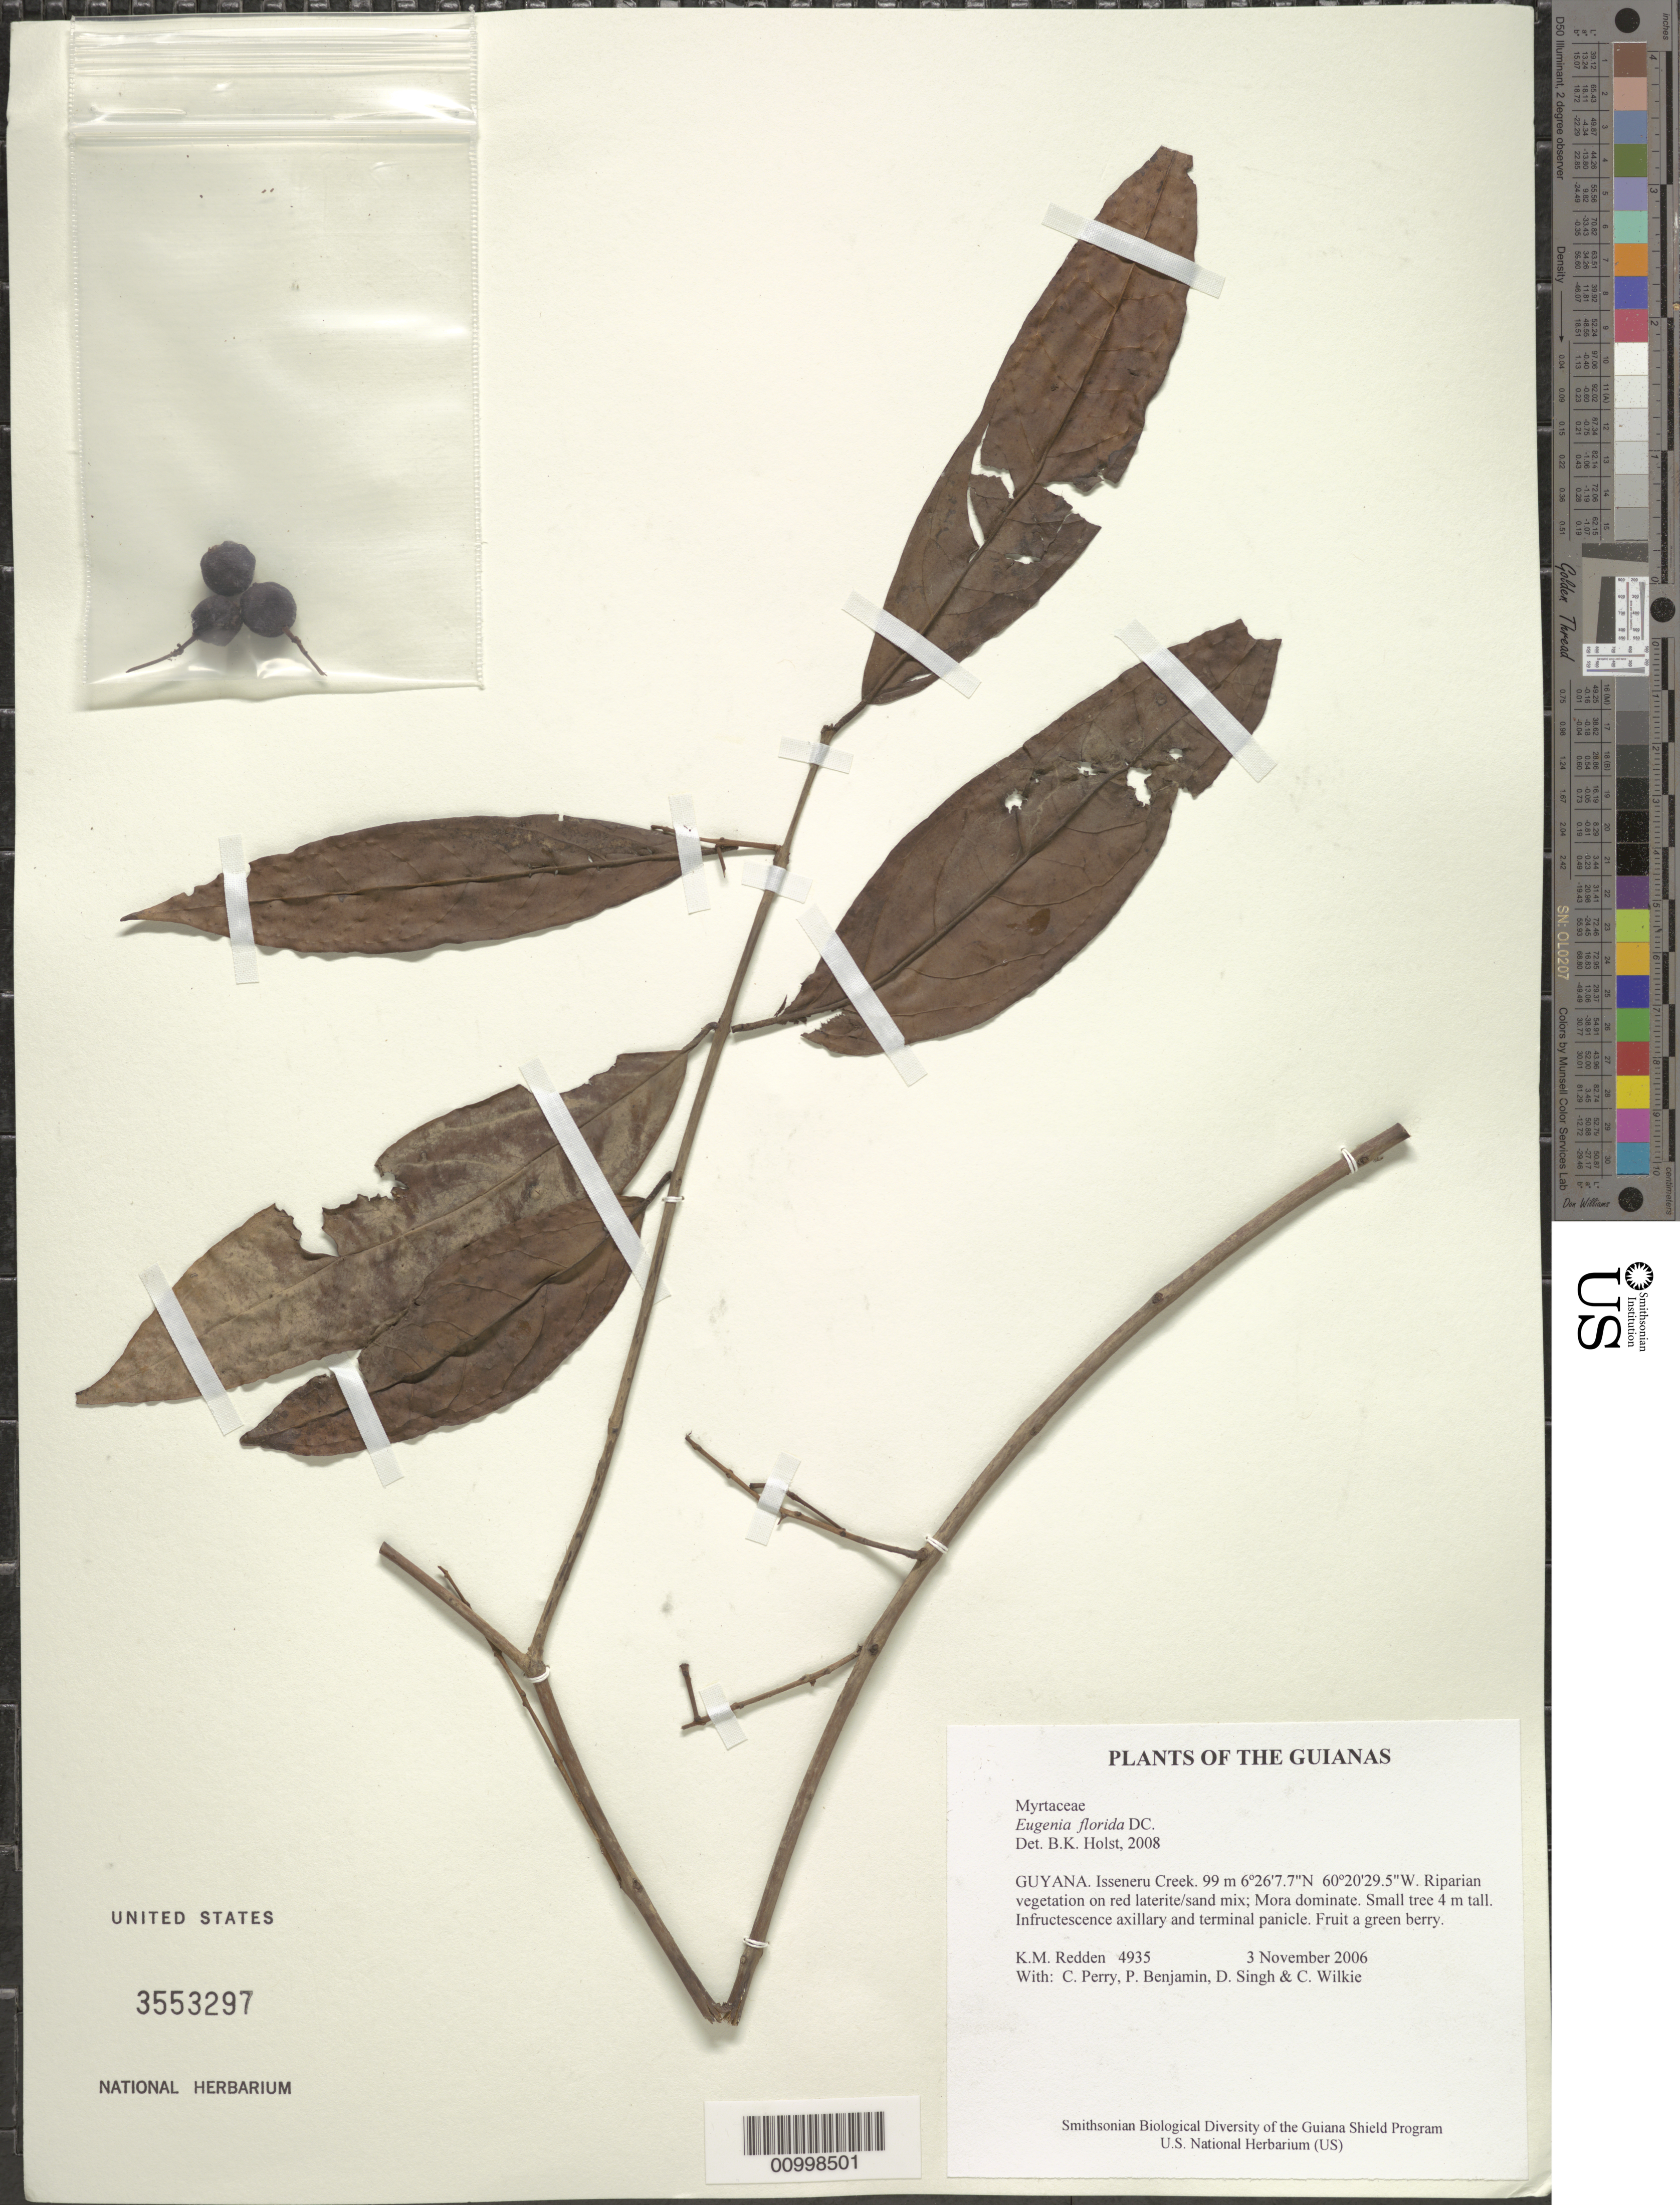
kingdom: Plantae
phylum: Tracheophyta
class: Magnoliopsida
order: Myrtales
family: Myrtaceae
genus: Eugenia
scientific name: Eugenia florida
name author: DC.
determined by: Holst, Bruce K.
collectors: K. M. Redden, C. Perry, P. Benjamin, D. Singh & C. Wilkie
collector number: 4935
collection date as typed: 3 November 2006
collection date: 2006-11-03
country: Guyana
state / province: Cuyuni-Mazaruni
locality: Isseneru Creek.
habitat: Riparian vegetation on red laterite/sand mix; Mora dominant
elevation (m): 99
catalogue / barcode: US 3553297